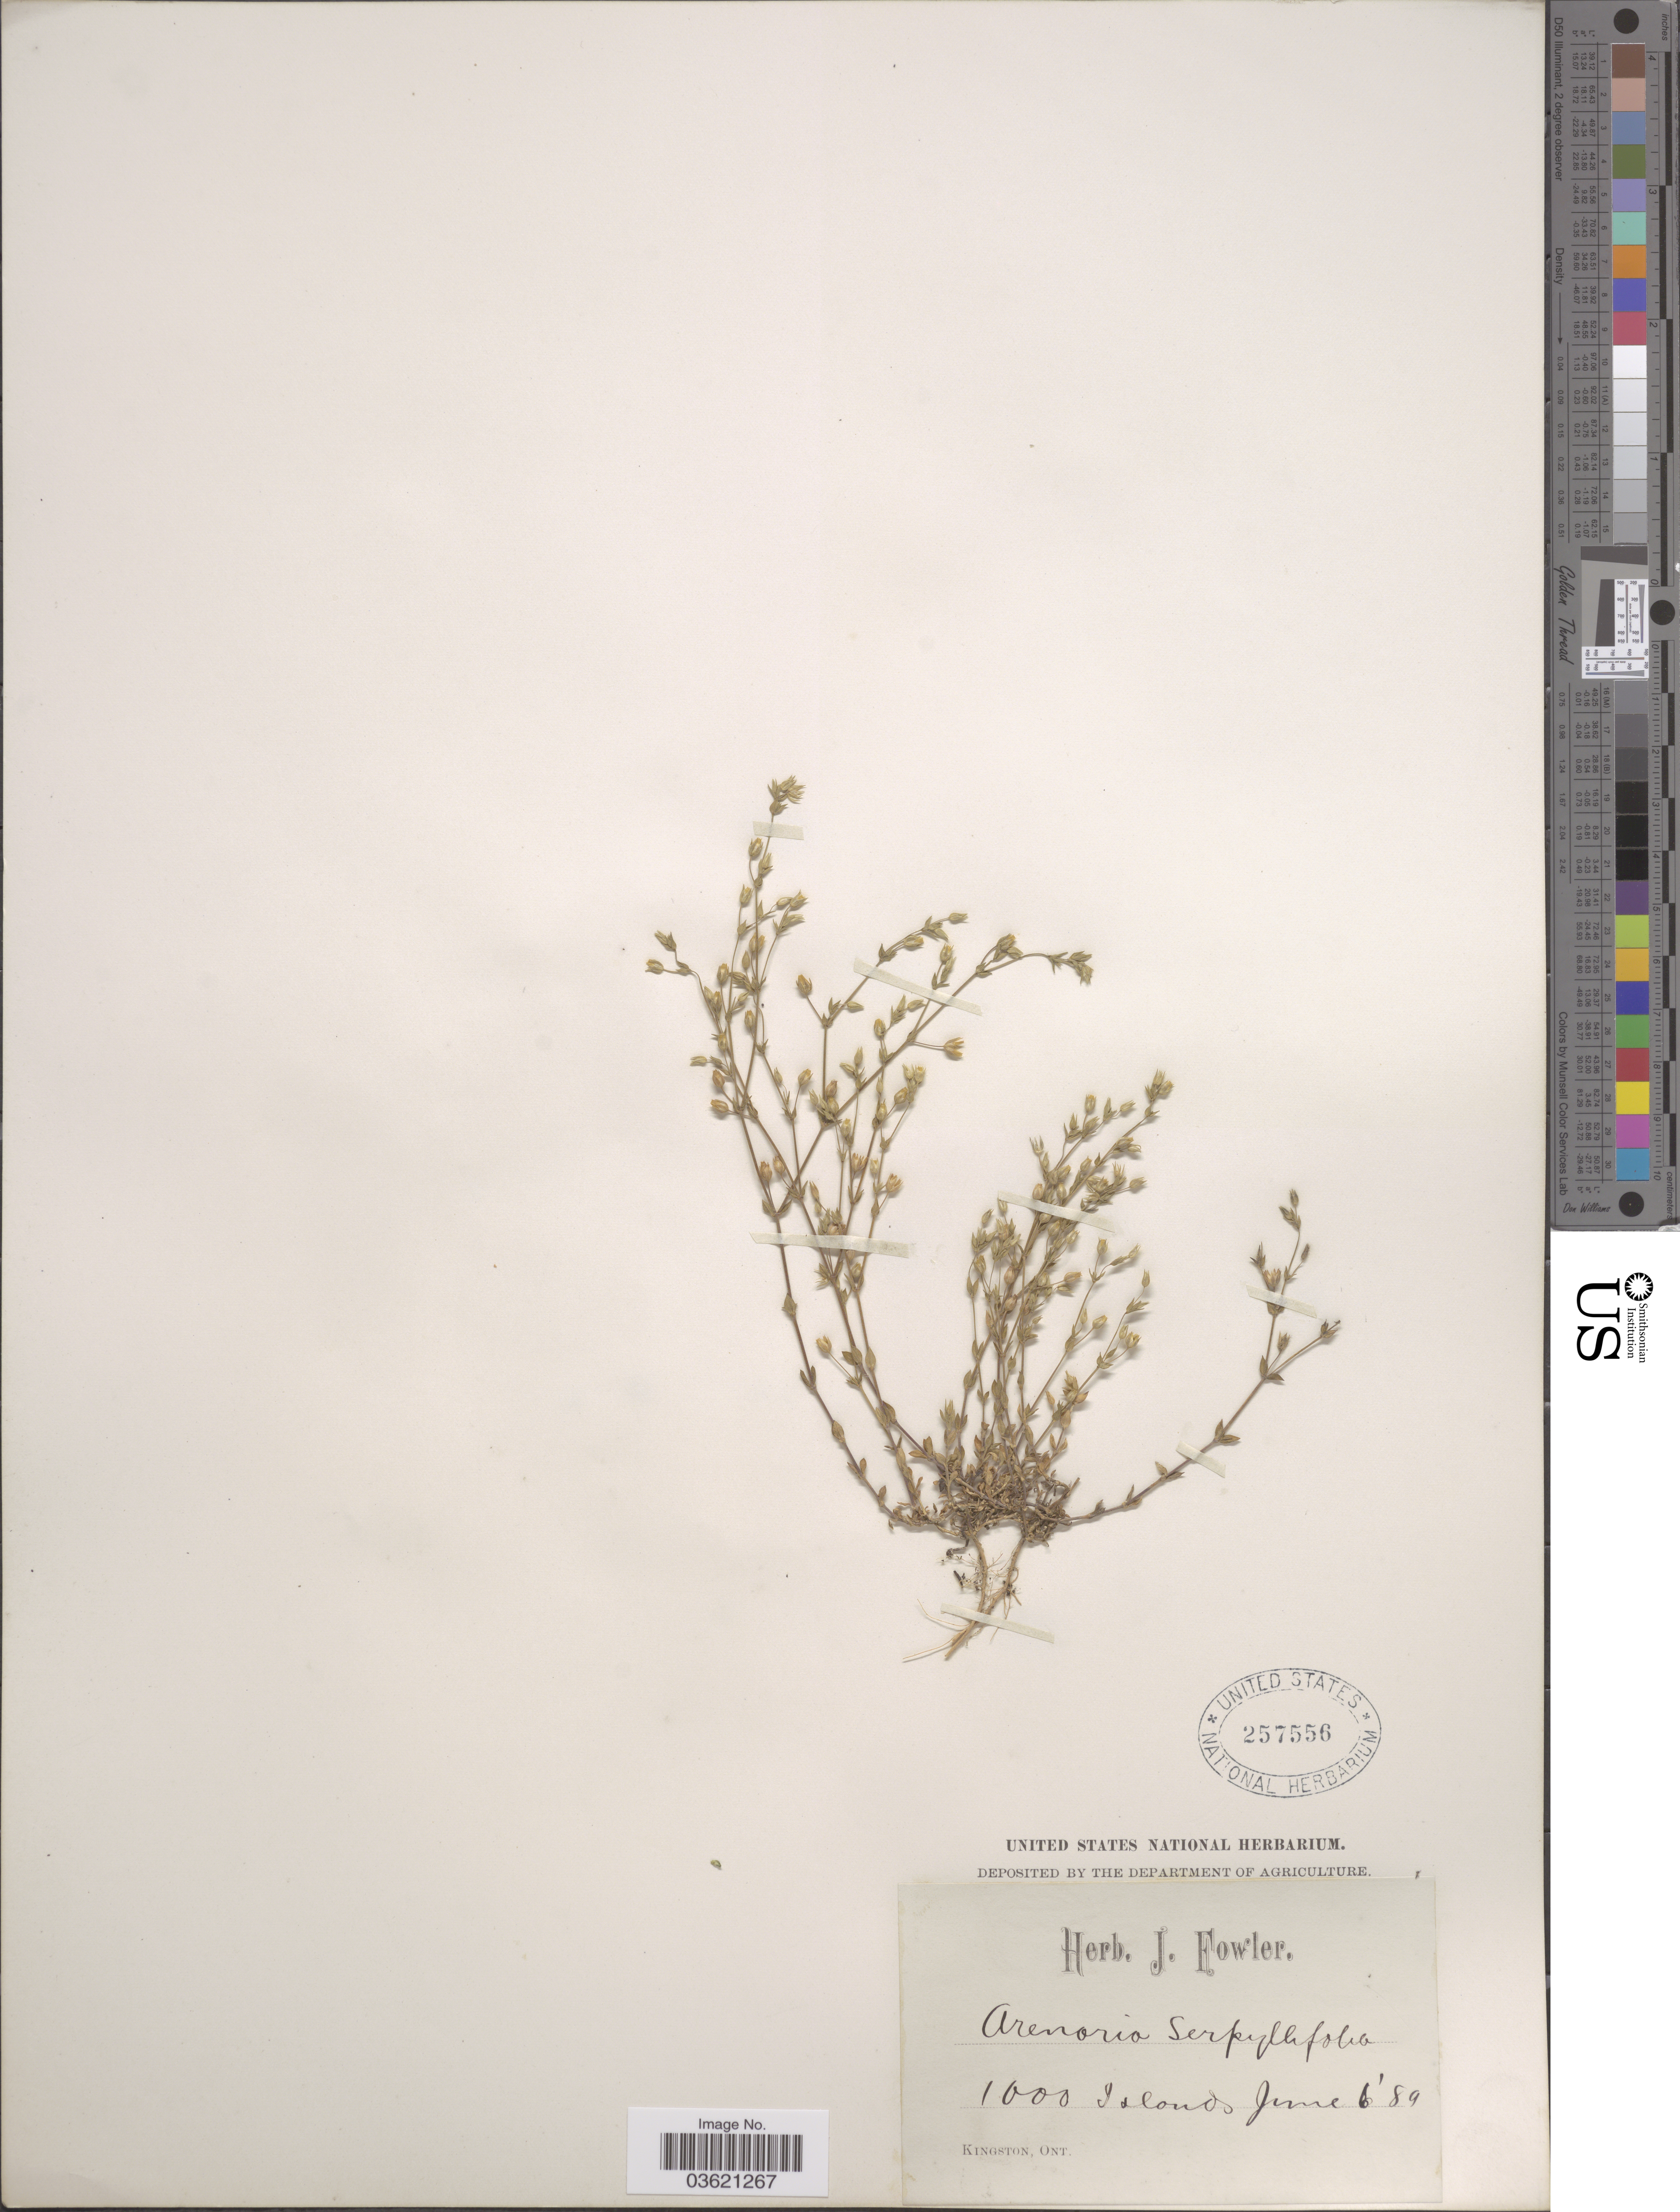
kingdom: Plantae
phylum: Tracheophyta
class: Magnoliopsida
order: Caryophyllales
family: Caryophyllaceae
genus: Arenaria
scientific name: Arenaria serpyllifolia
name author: L.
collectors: ex herb. J. Fowler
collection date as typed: Transcribed d/m/y: 6/6/89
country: Canada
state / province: Ontario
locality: Islands. Kingston.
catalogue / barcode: US 257556